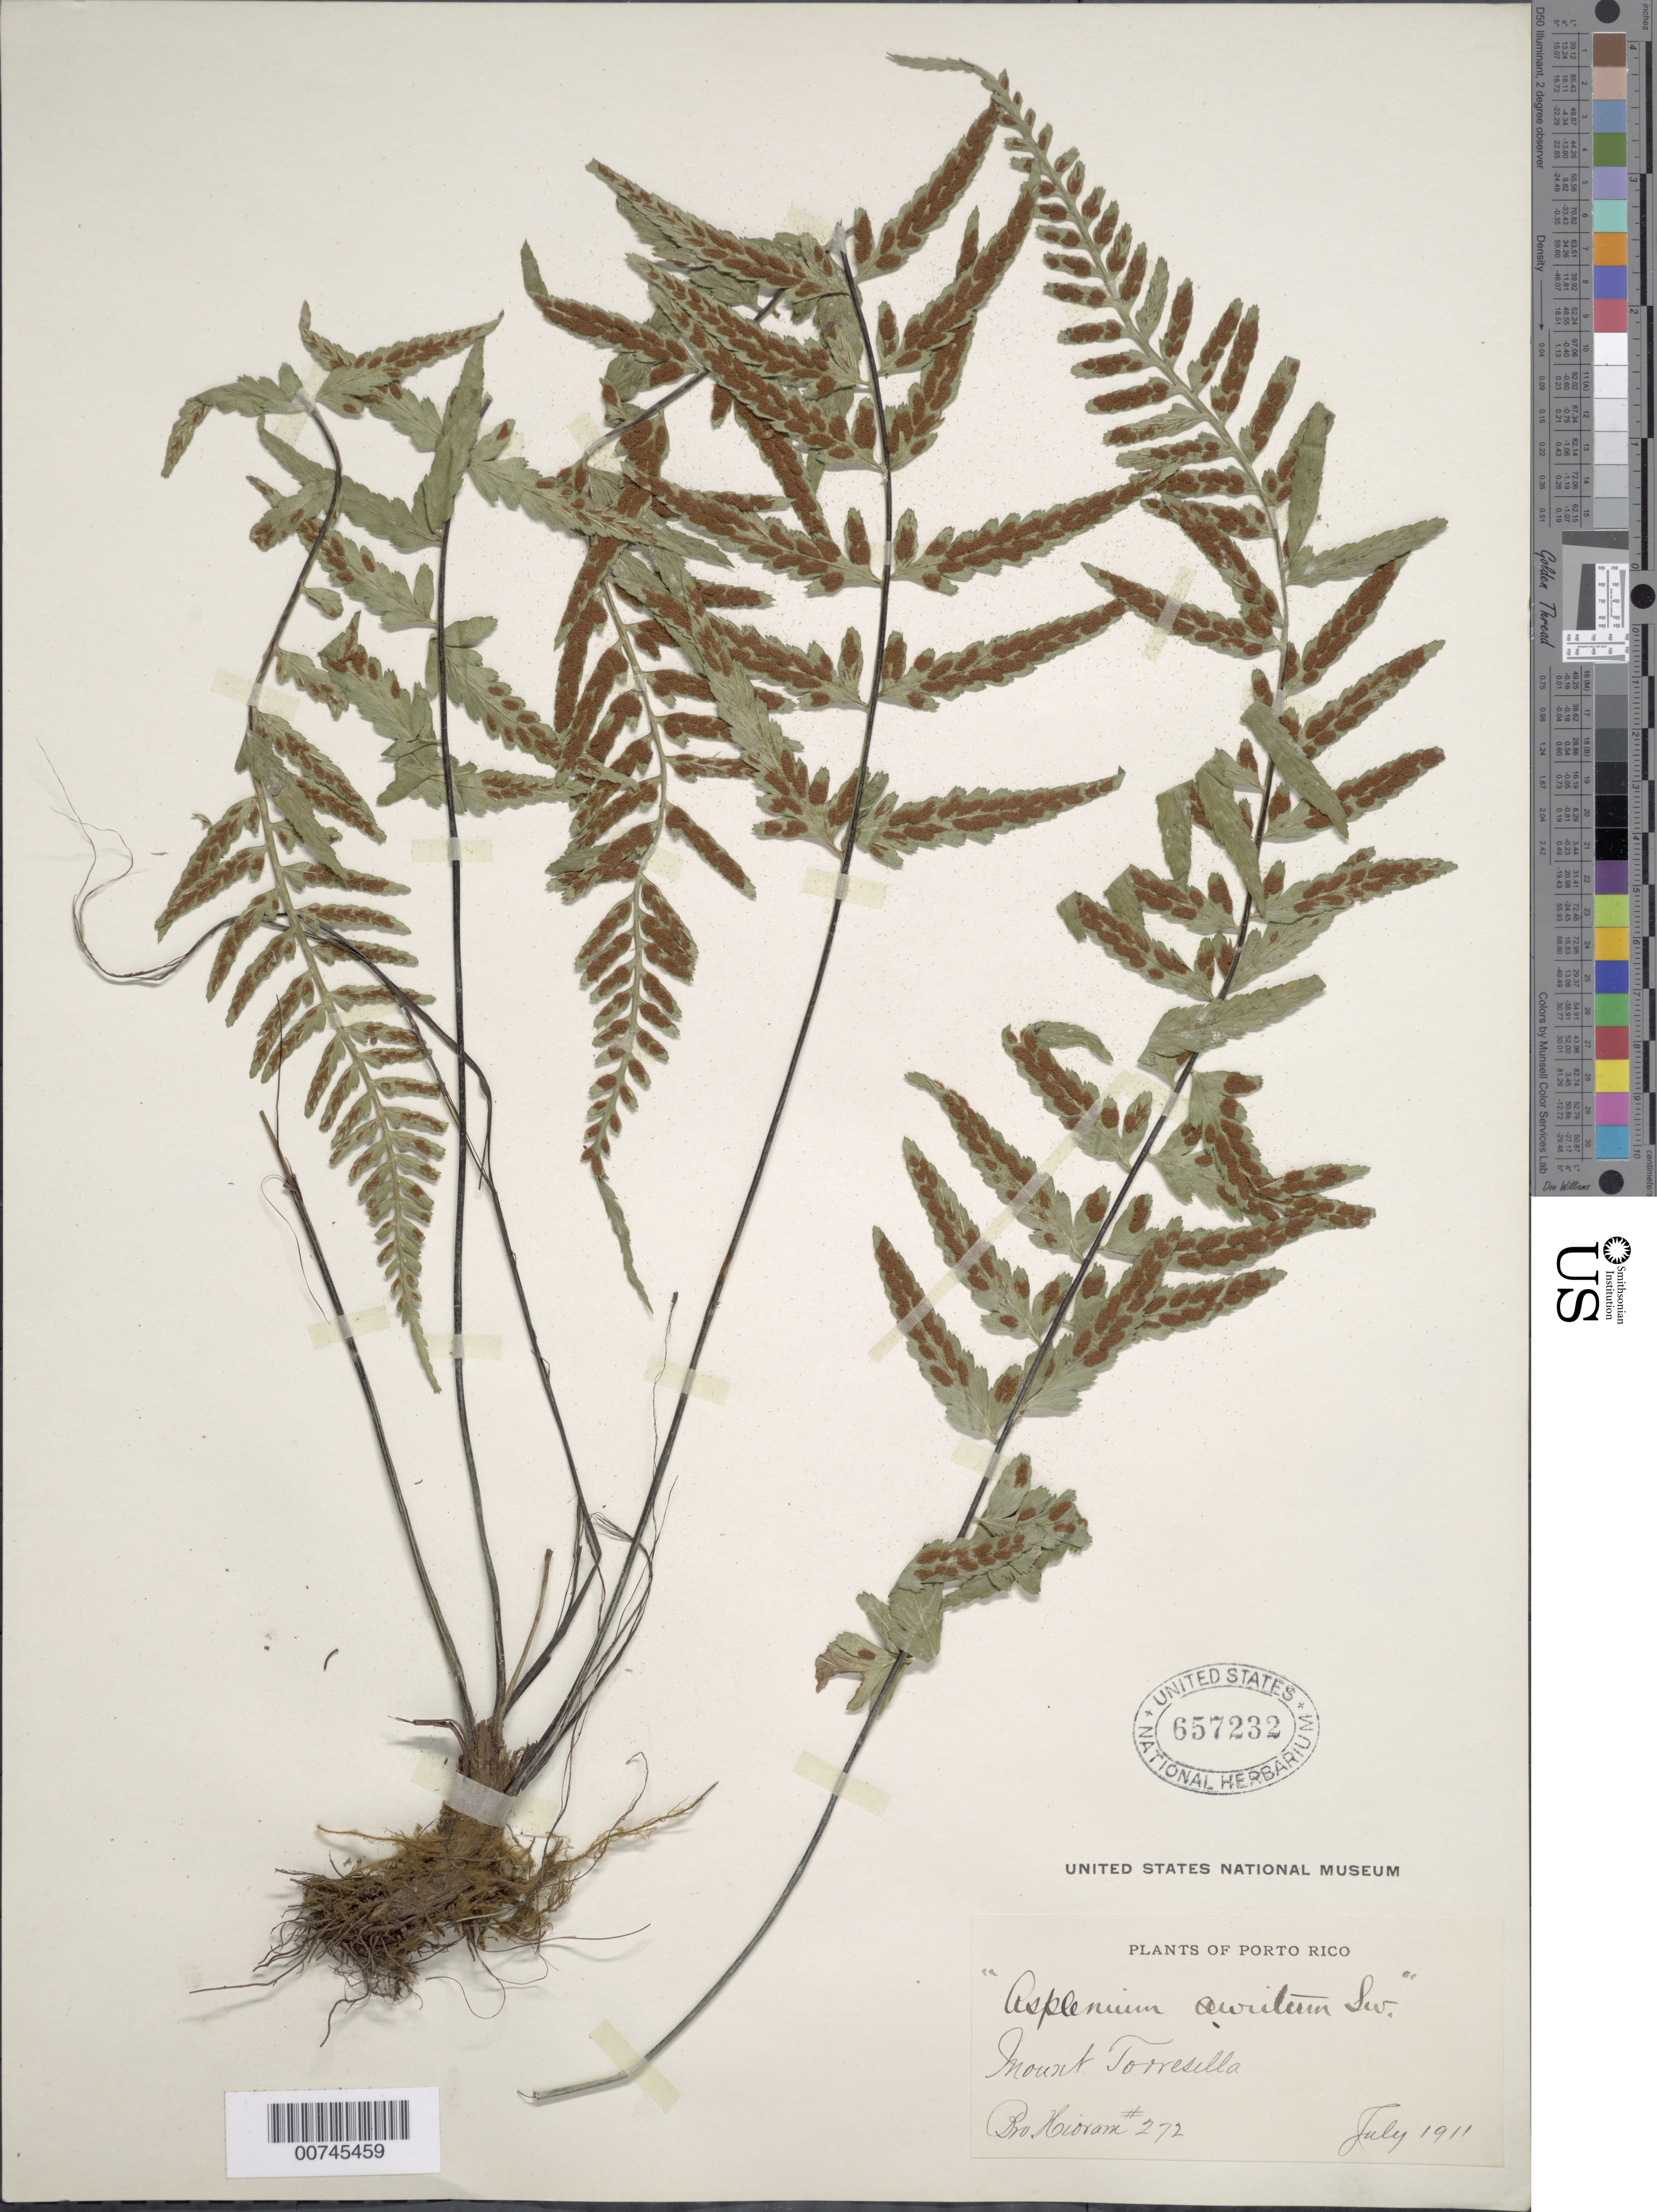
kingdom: Plantae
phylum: Tracheophyta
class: Polypodiopsida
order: Polypodiales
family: Aspleniaceae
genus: Asplenium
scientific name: Asplenium auritum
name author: Sw.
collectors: Bro. Hioram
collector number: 272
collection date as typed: Jul 1911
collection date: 1911-07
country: Puerto Rico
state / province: Barranquitas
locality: Mount Torrecilla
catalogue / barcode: US 657232